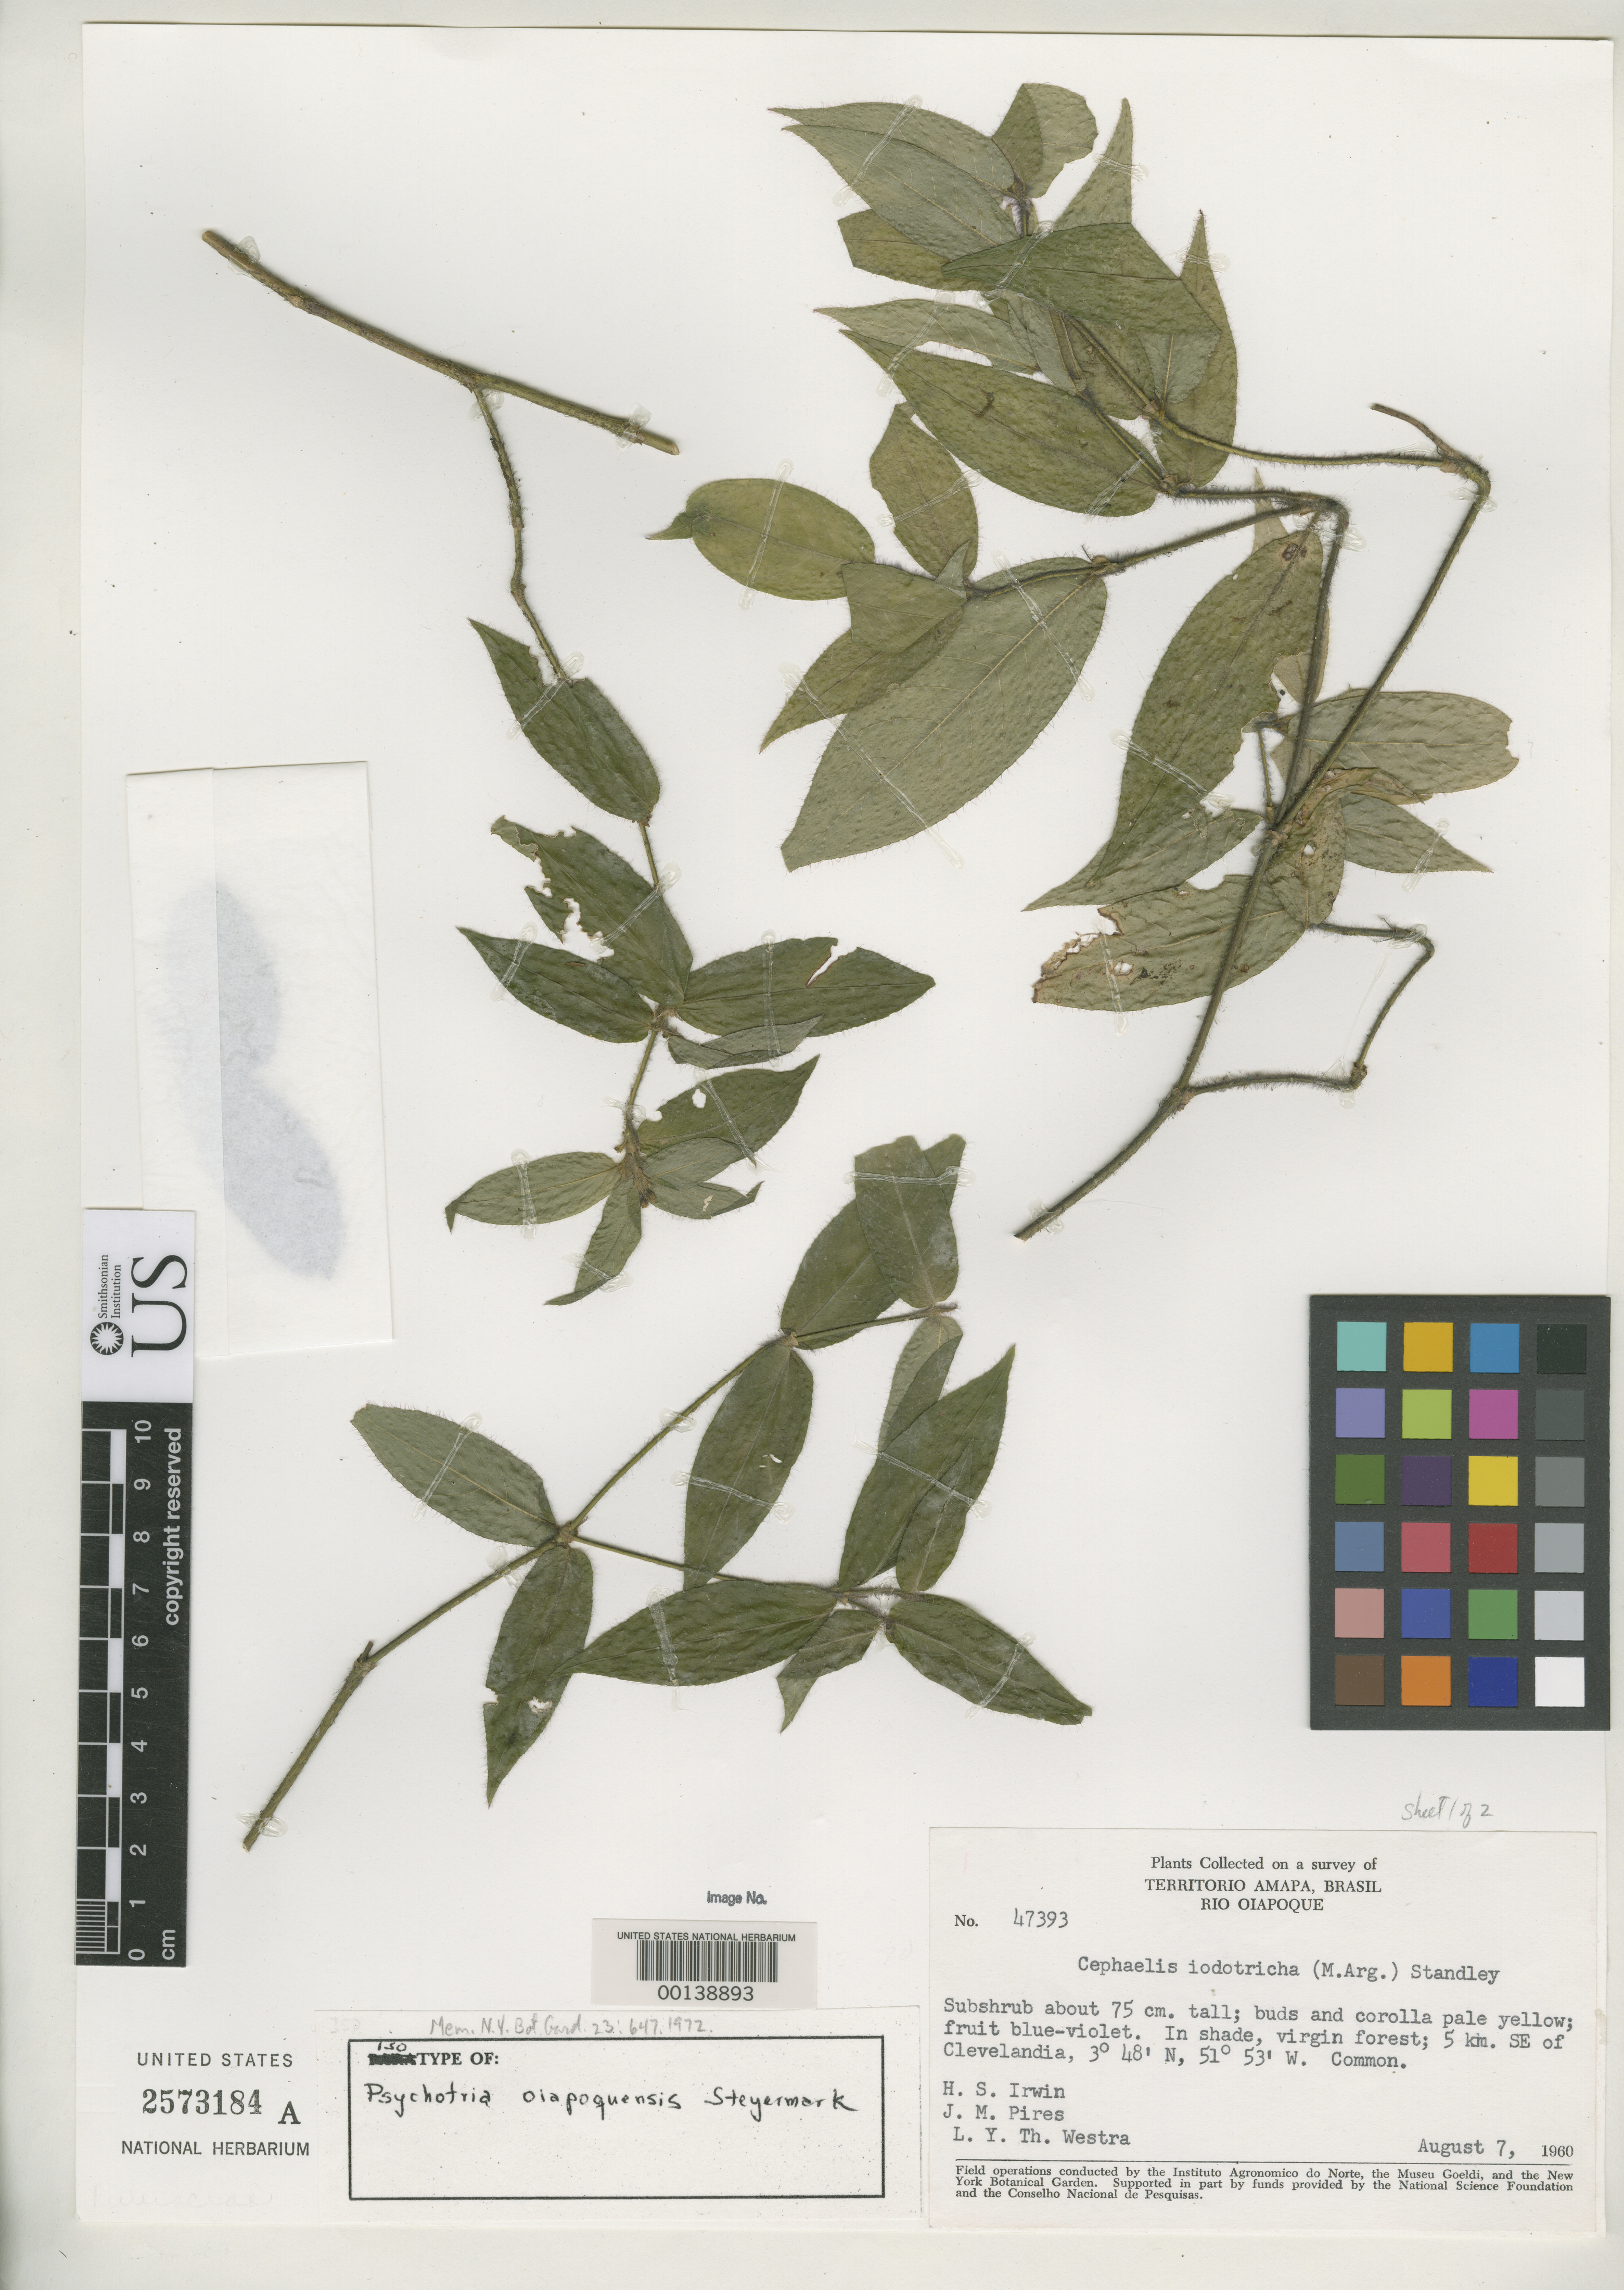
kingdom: Plantae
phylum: Tracheophyta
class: Magnoliopsida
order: Gentianales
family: Rubiaceae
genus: Psychotria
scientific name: Psychotria oiapoquensis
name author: Steyerm.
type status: Isotype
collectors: H. Irwin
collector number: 47393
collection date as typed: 07 Aug 1960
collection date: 1960-08-07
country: Brazil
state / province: Amapá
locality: Rio Oiapoque, 5 km SE of Clevelandia.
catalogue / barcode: US 2573184A